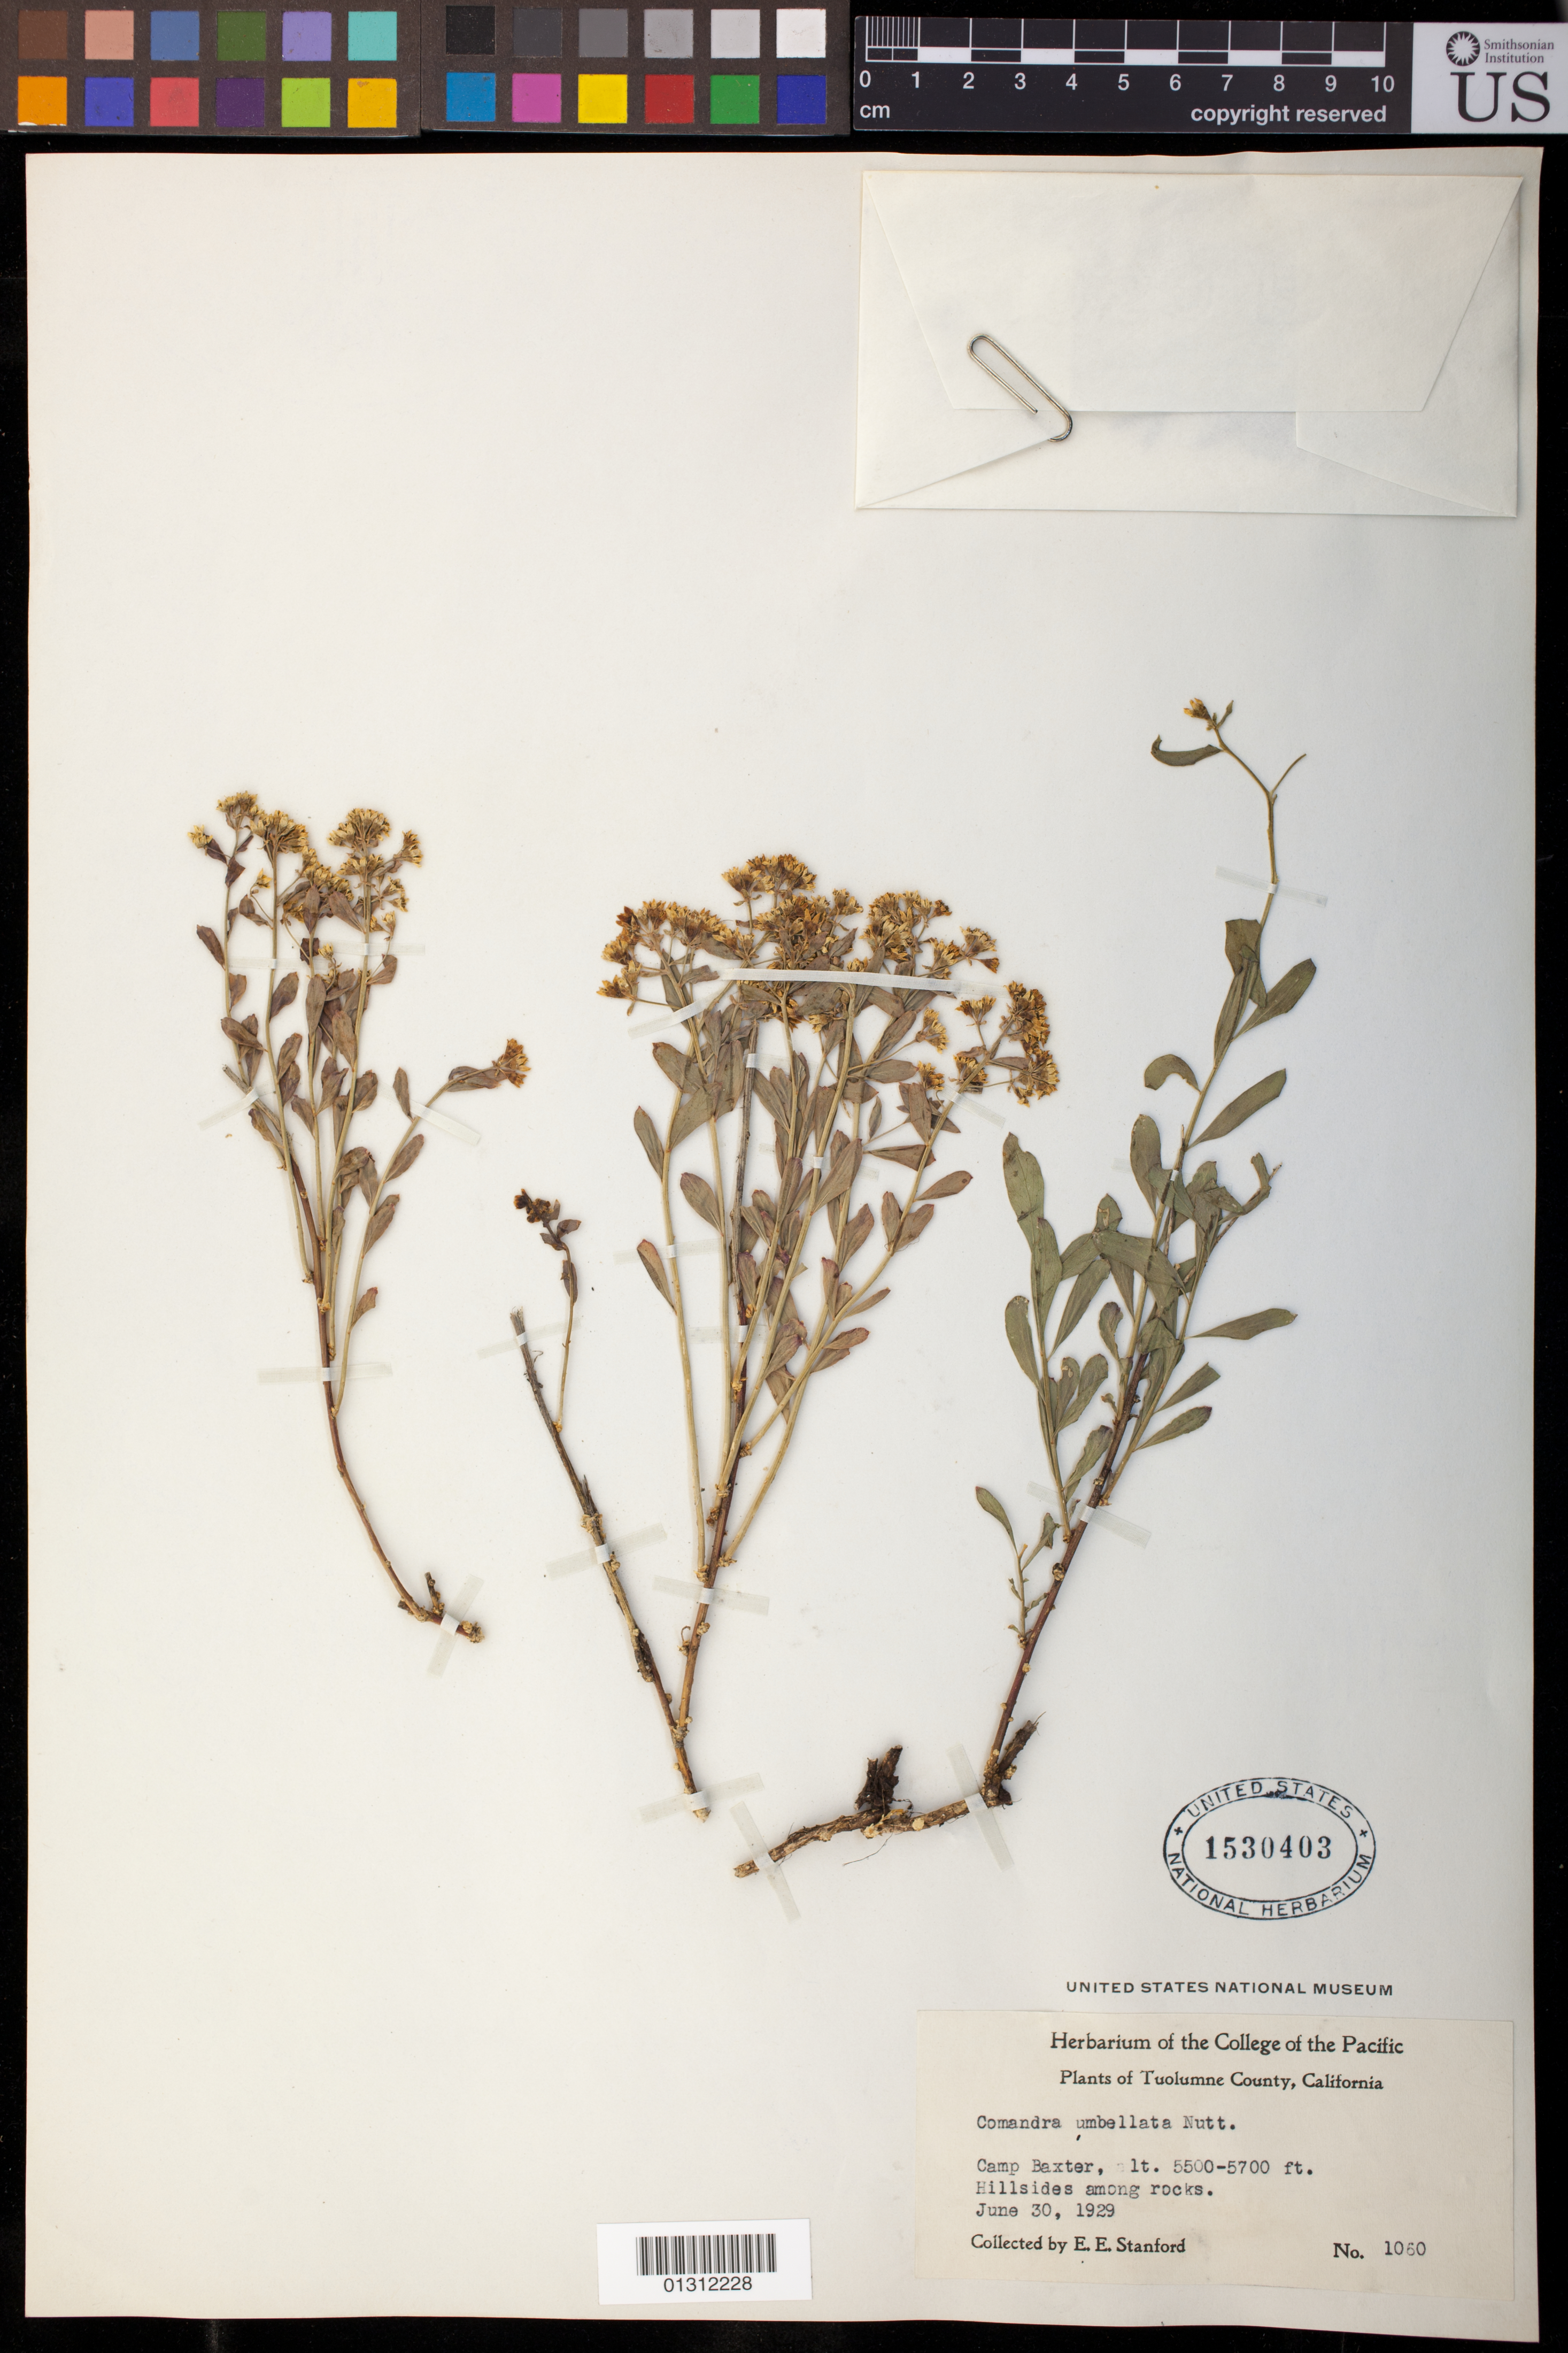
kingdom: Plantae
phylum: Tracheophyta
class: Magnoliopsida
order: Santalales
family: Comandraceae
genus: Comandra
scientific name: Comandra umbellata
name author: (L.) Nutt.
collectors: E. Stanford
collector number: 1060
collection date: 1929-06-30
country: United States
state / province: California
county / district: Tuolumne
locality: Camp Baxter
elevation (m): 1676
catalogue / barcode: US 1530403